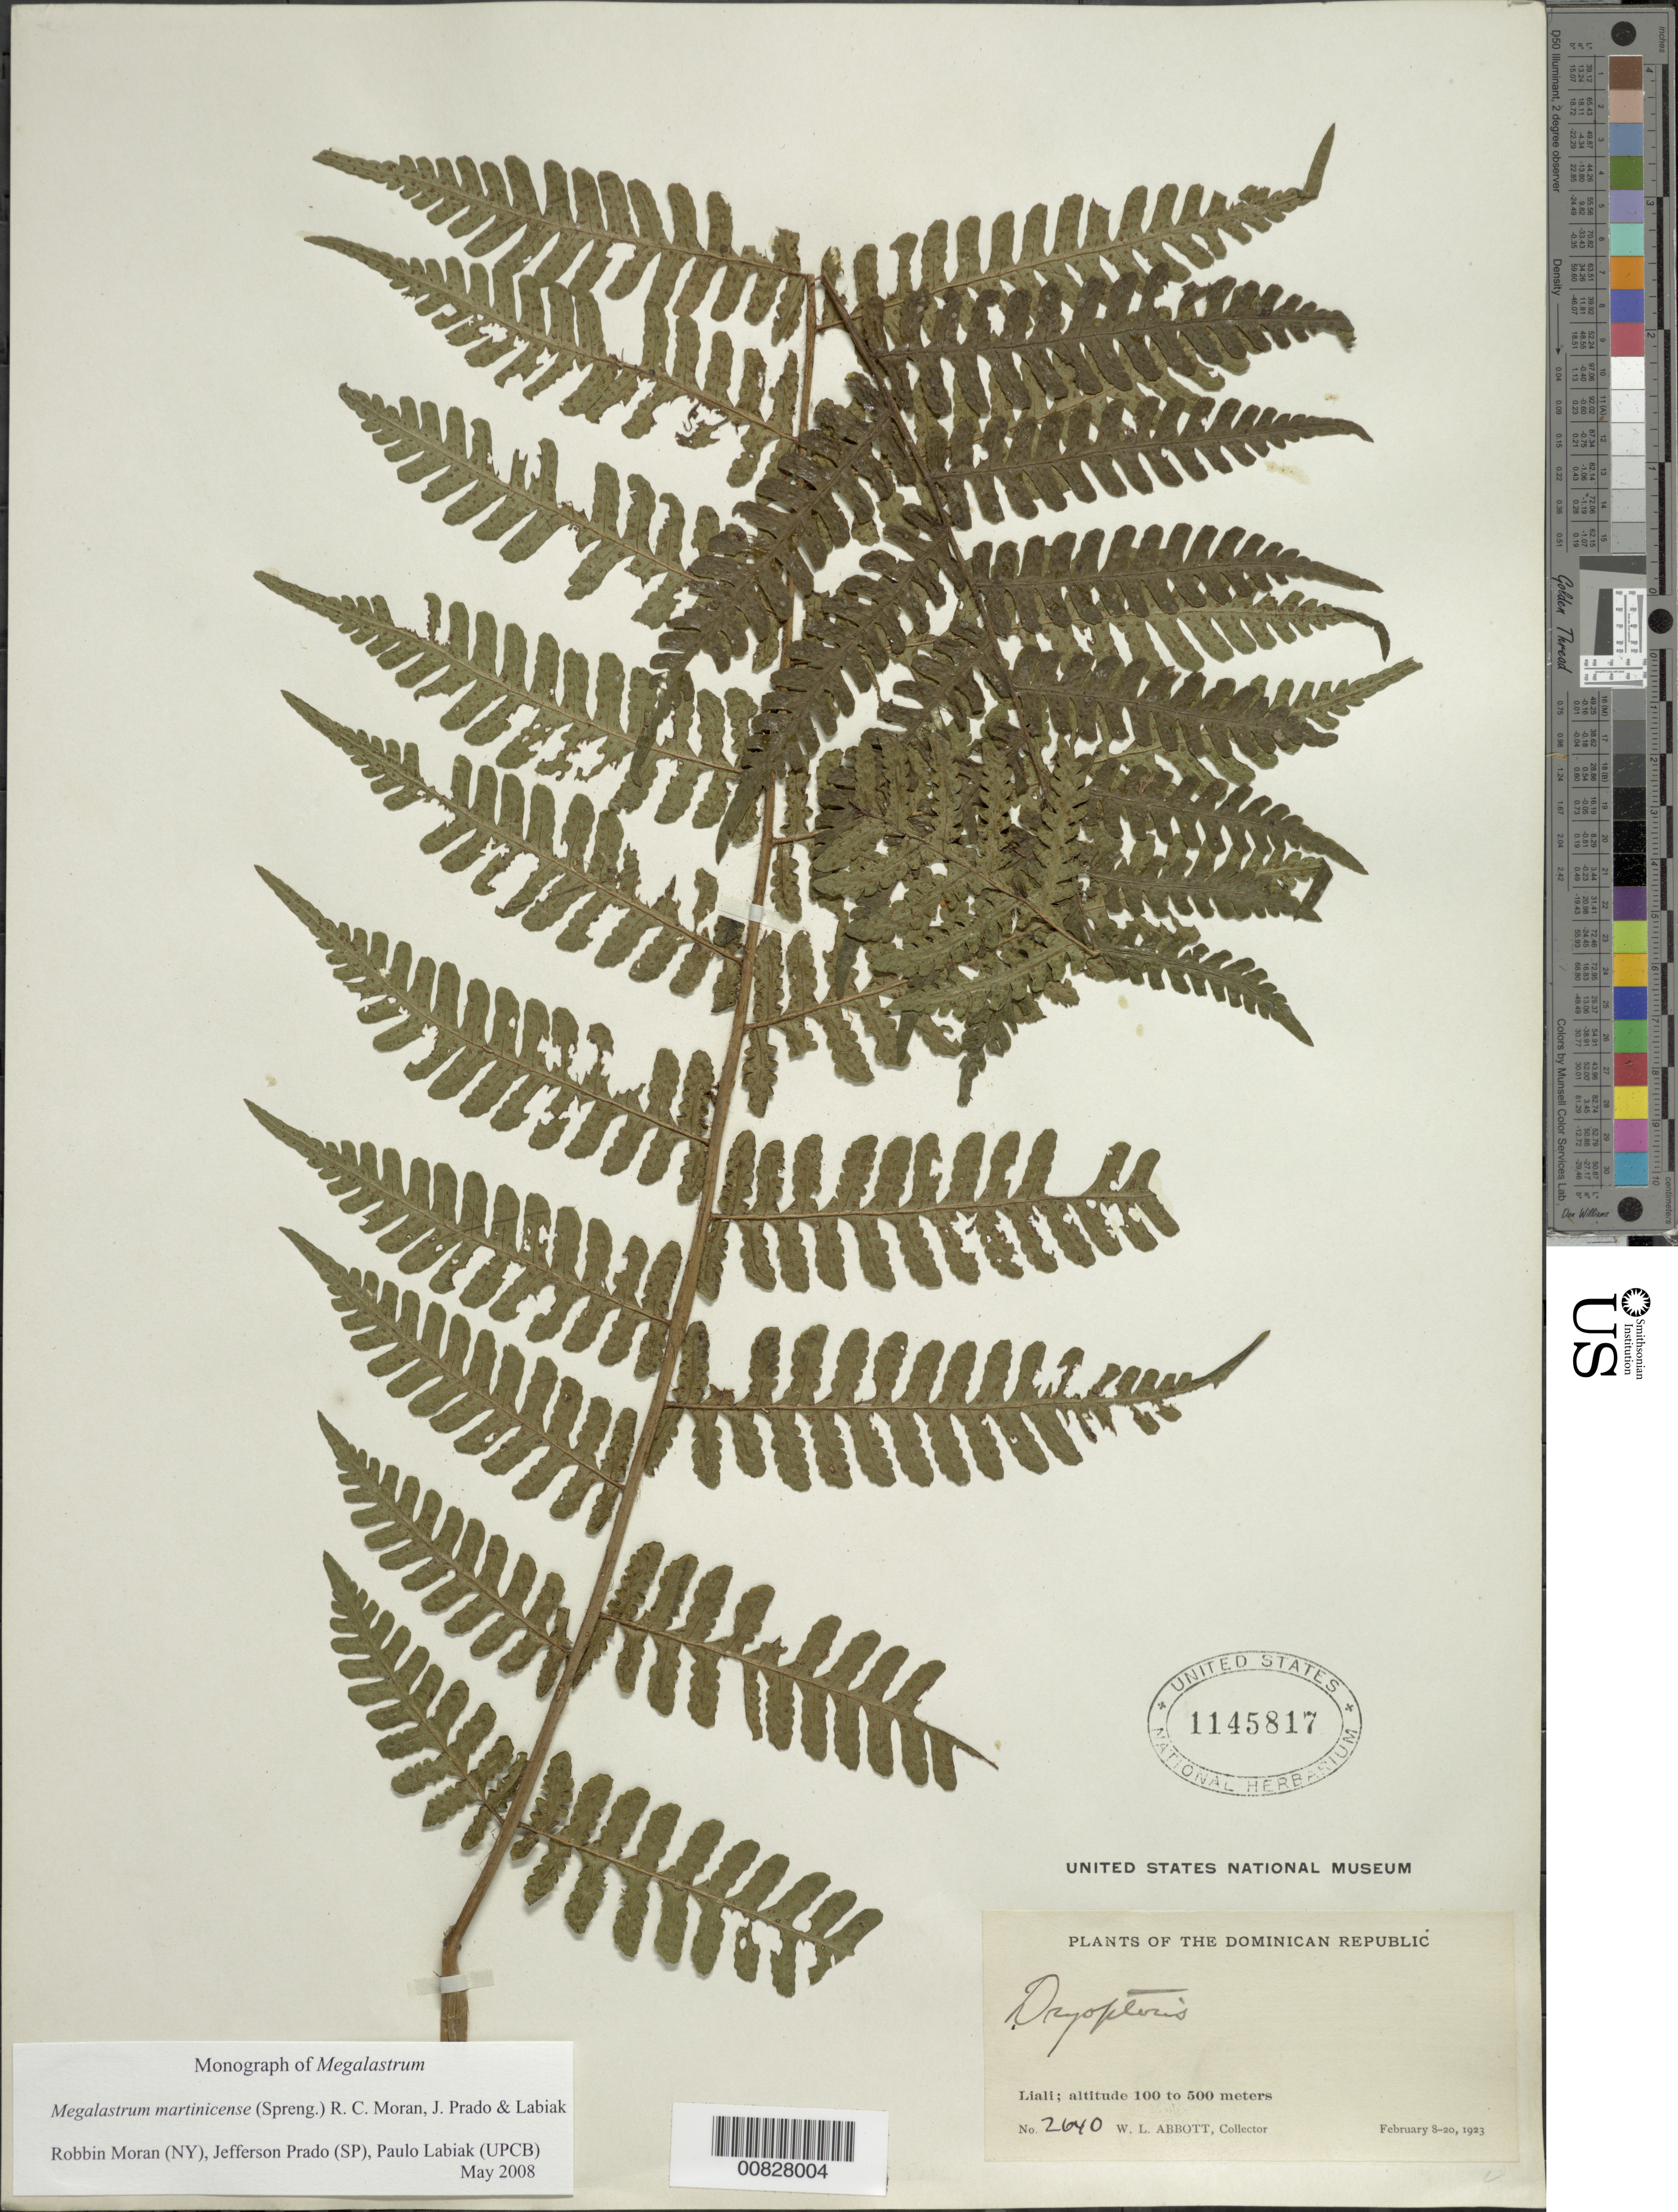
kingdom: Plantae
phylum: Tracheophyta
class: Polypodiopsida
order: Polypodiales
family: Dryopteridaceae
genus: Megalastrum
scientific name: Megalastrum martinicense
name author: (Spreng.) R.C. Moran et al.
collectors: W. L. Abbott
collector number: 2640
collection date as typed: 08 Feb 1923 to 20 Feb 1923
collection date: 1923-02-08/1923-02-20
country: Dominican Republic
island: Hispaniola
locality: Liali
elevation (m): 100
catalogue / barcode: US 1145817